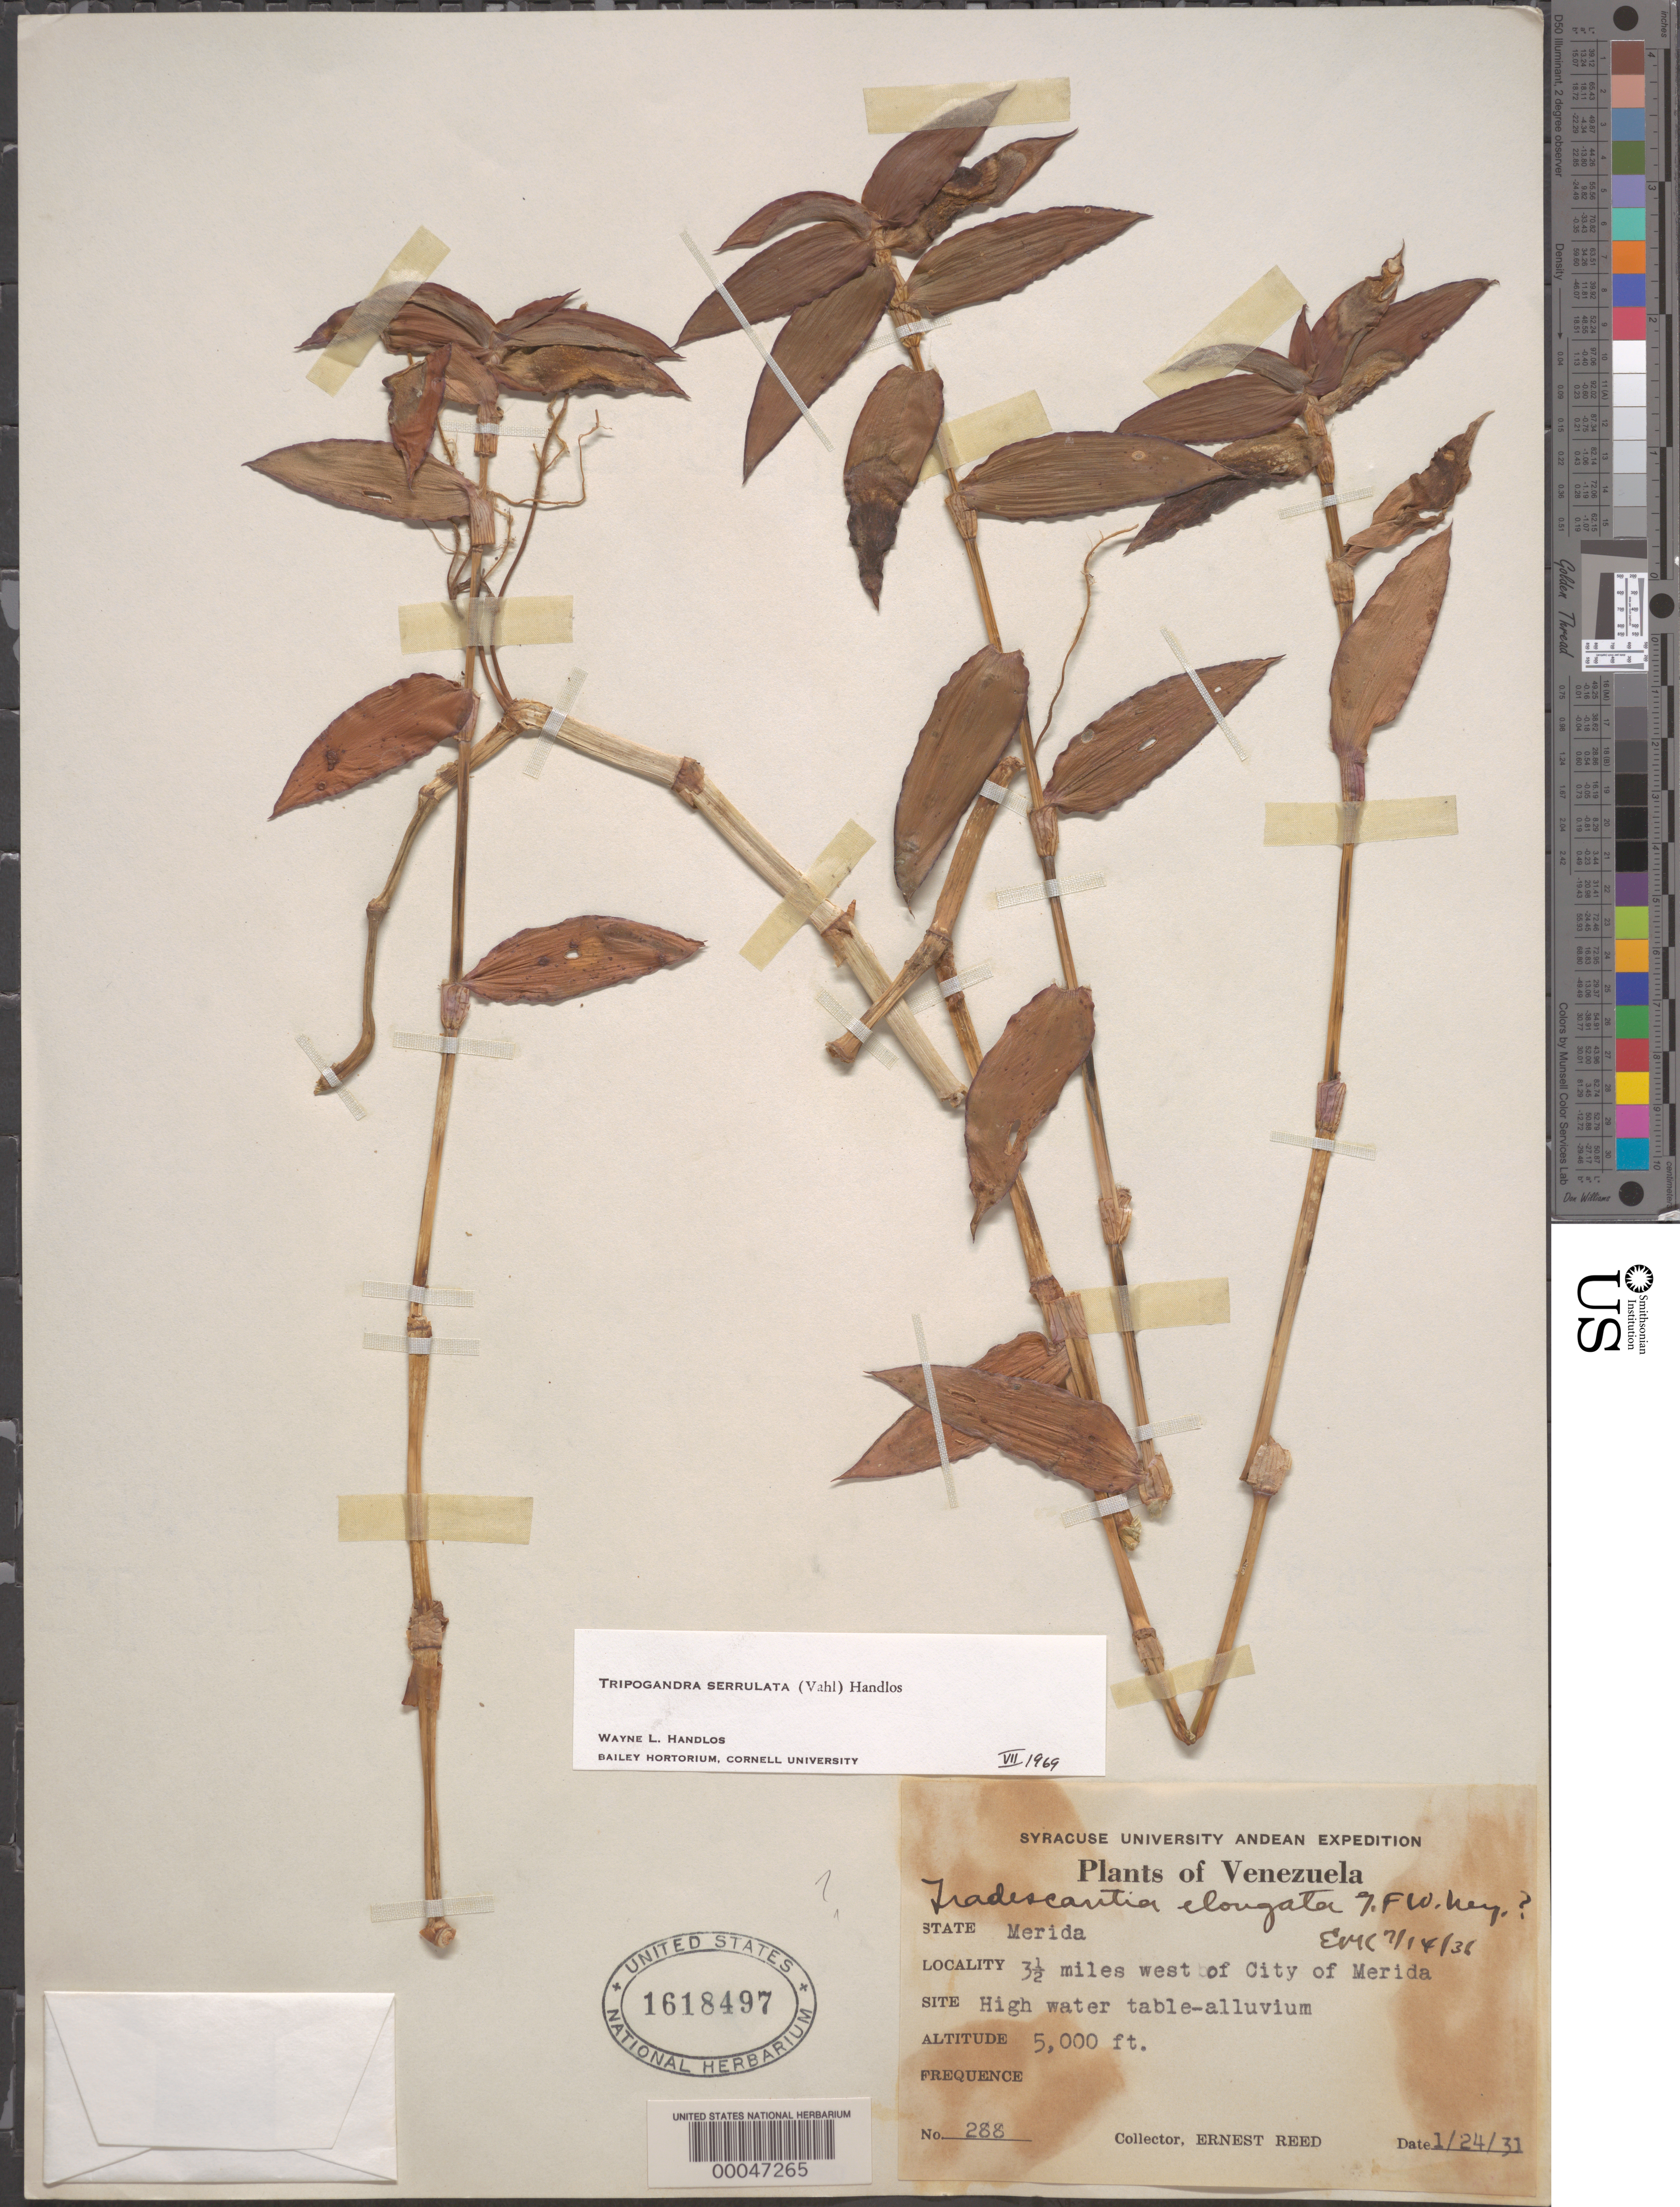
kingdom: Plantae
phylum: Tracheophyta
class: Liliopsida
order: Commelinales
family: Commelinaceae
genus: Tripogandra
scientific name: Tripogandra serrulata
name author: (Vahl) Handlos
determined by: Handlos, W. L.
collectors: E. Reed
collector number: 288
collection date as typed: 24 Jan 1931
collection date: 1931-01-24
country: Venezuela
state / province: Mérida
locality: W of merida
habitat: Alluvium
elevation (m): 1525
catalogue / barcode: US 1618497